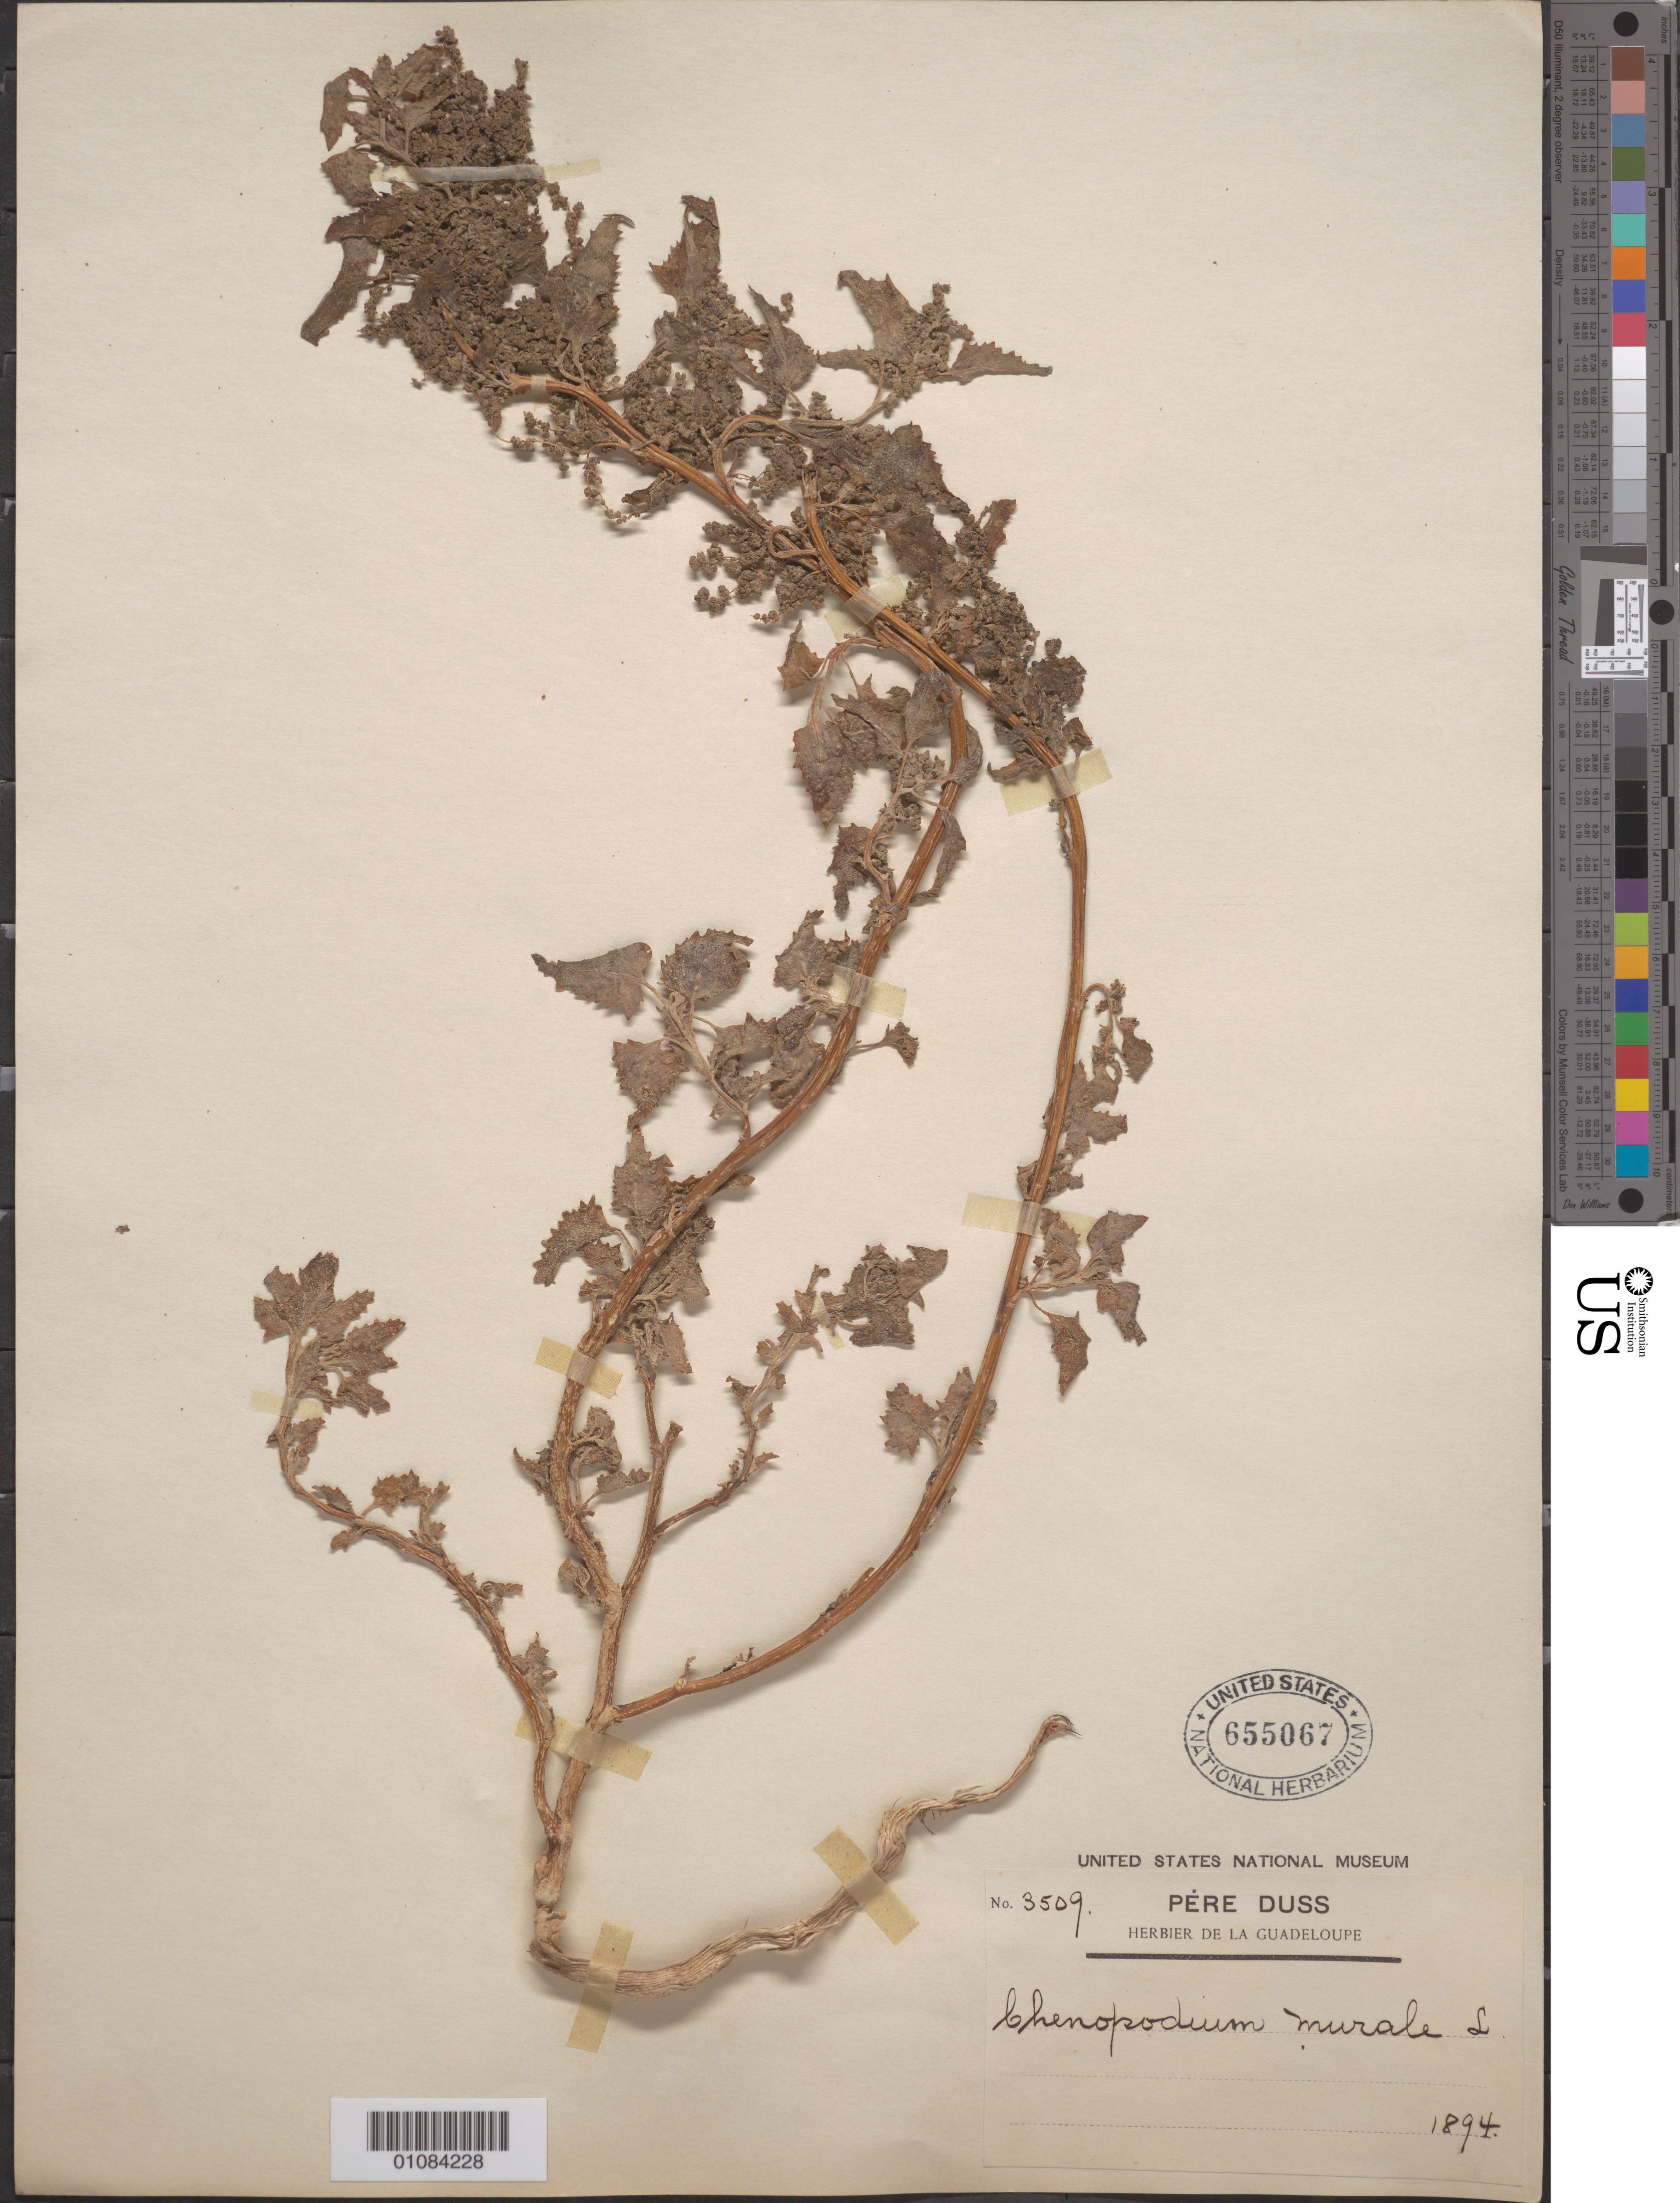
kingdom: Plantae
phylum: Tracheophyta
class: Magnoliopsida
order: Caryophyllales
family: Amaranthaceae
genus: Chenopodium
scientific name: Chenopodium murale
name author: L.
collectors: Père Duss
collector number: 3509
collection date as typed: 1894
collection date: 1894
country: Guadeloupe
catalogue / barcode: US 655067